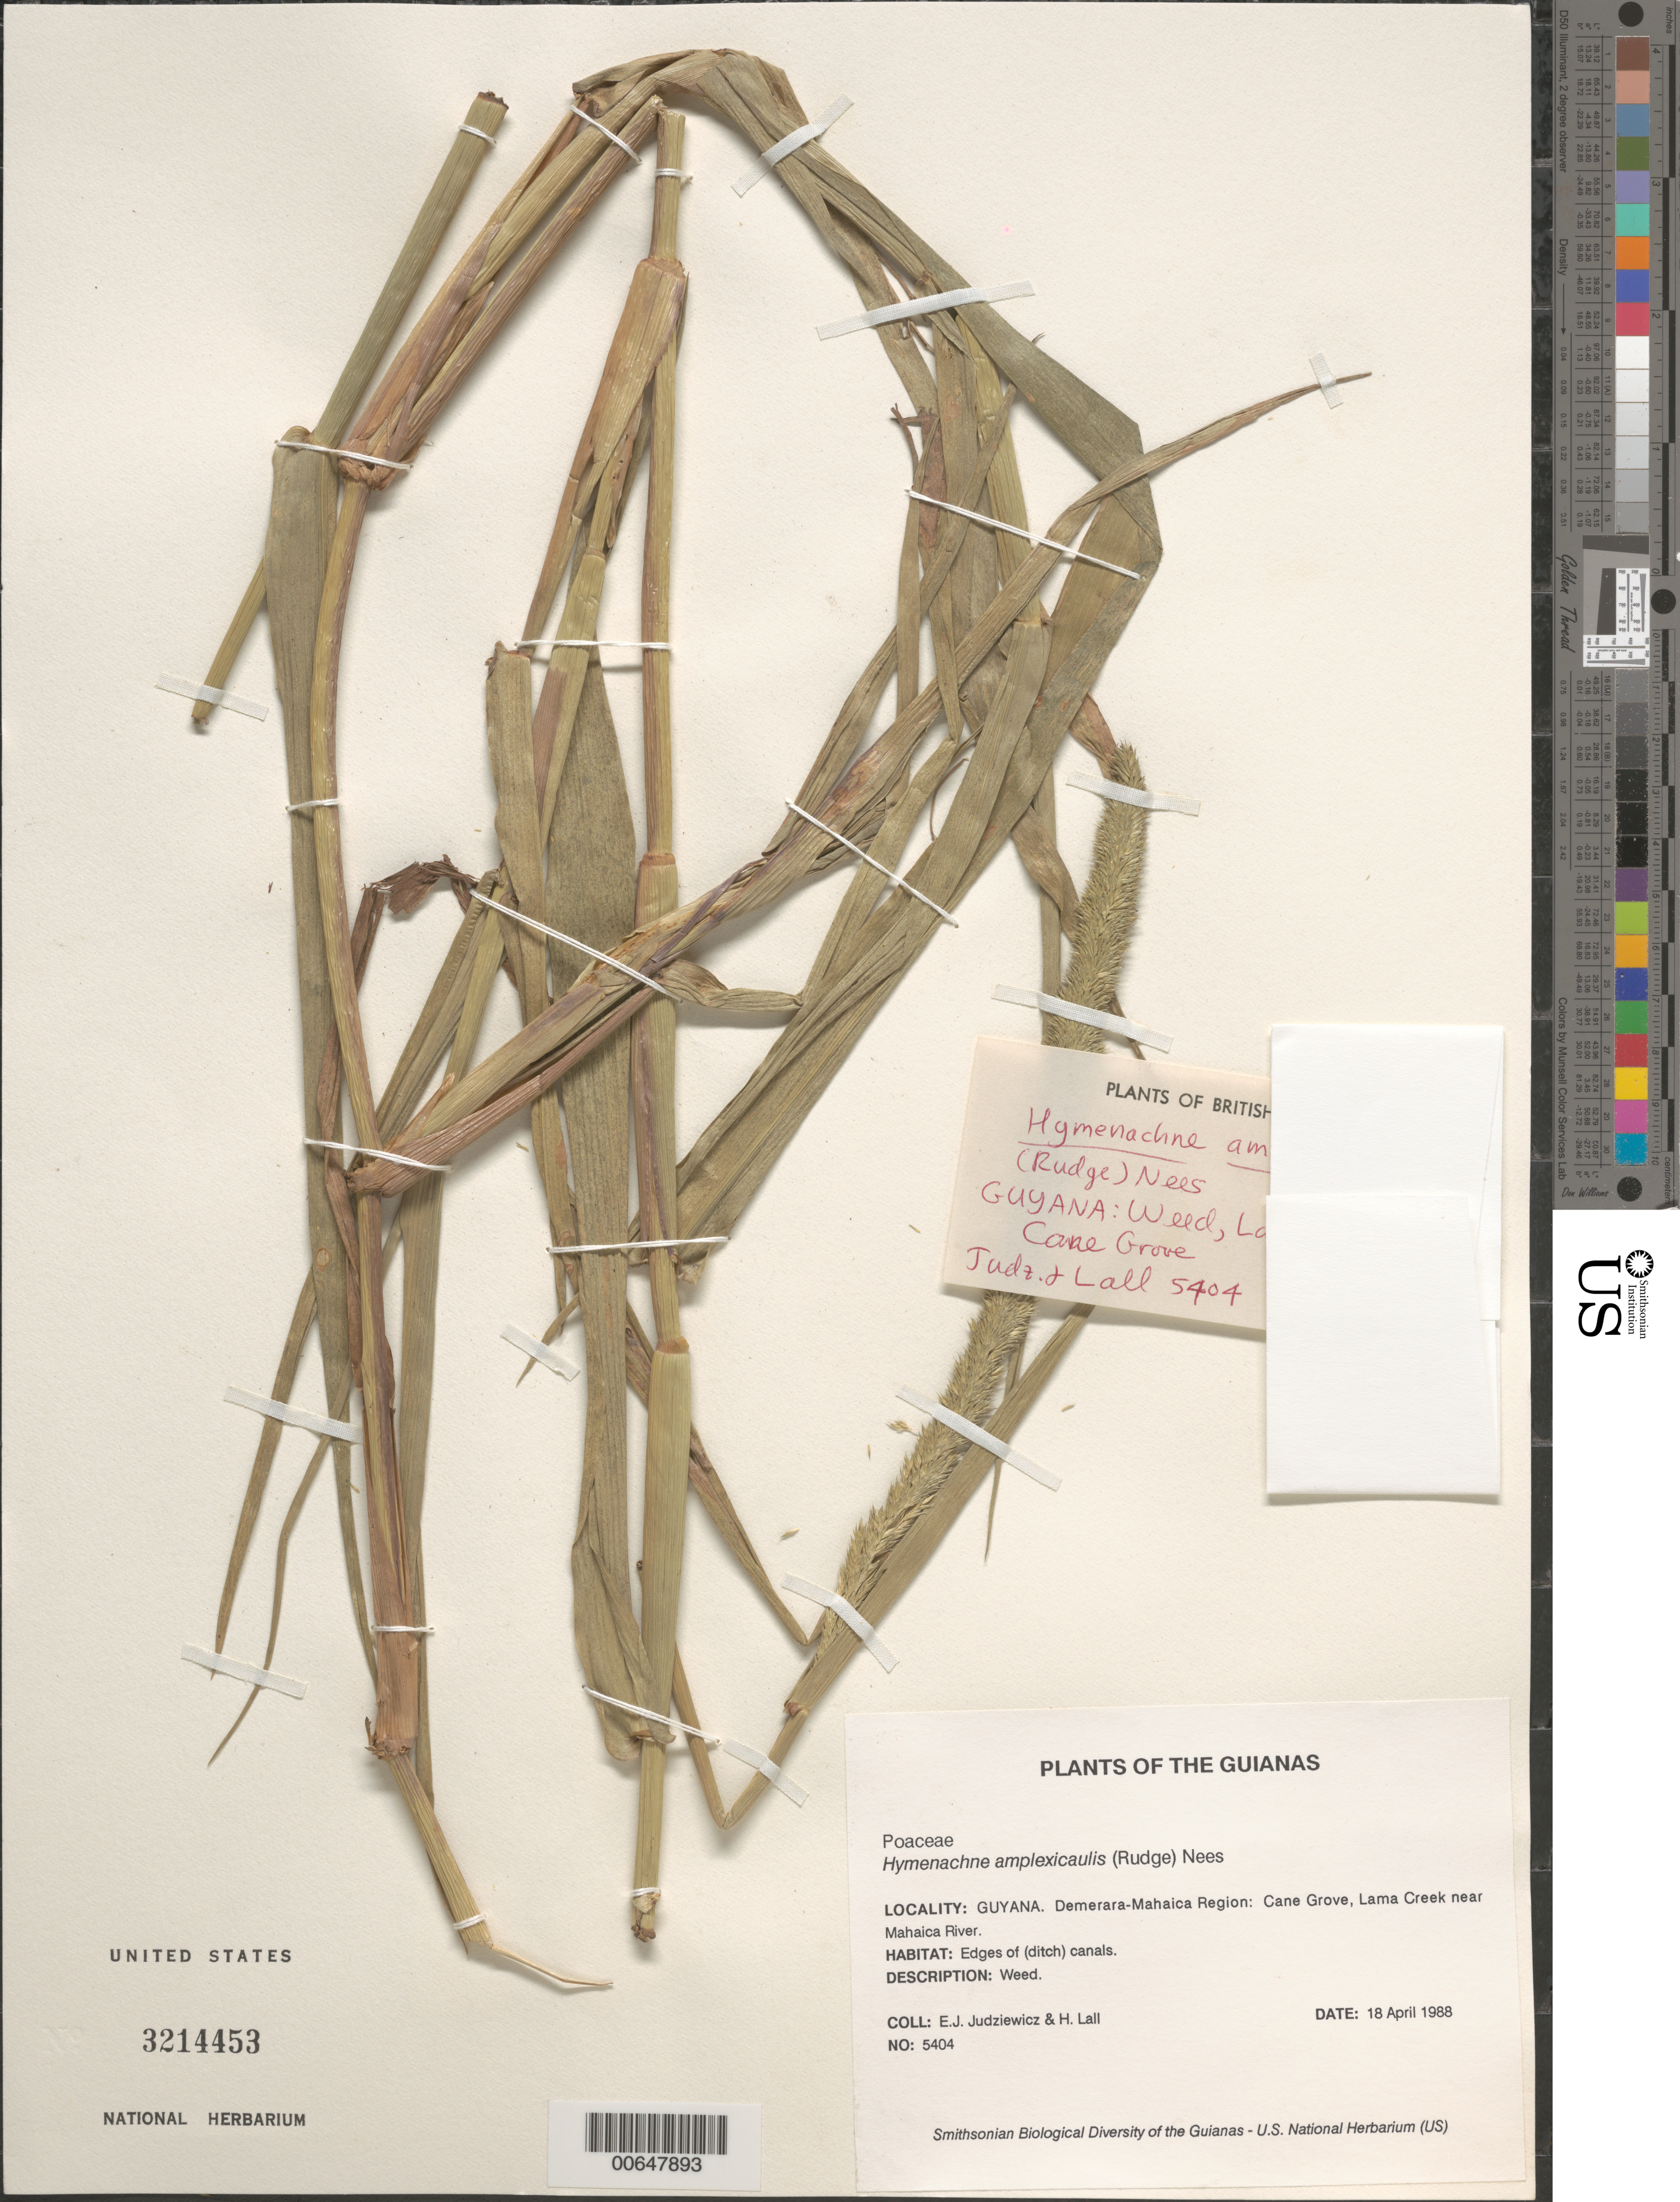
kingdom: Plantae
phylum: Tracheophyta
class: Liliopsida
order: Poales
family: Poaceae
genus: Hymenachne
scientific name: Hymenachne amplexicaulis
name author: (Rudge) Nees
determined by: Judziewicz, E. J.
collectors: E. J. Judziewicz & H. Lall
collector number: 5404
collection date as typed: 18 April 1988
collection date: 1988-04-18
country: Guyana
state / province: Demerara-Mahaica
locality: Cane Grove, Lama Creek near Mahaica River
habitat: Edges of (ditch) canals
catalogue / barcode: US 3214453